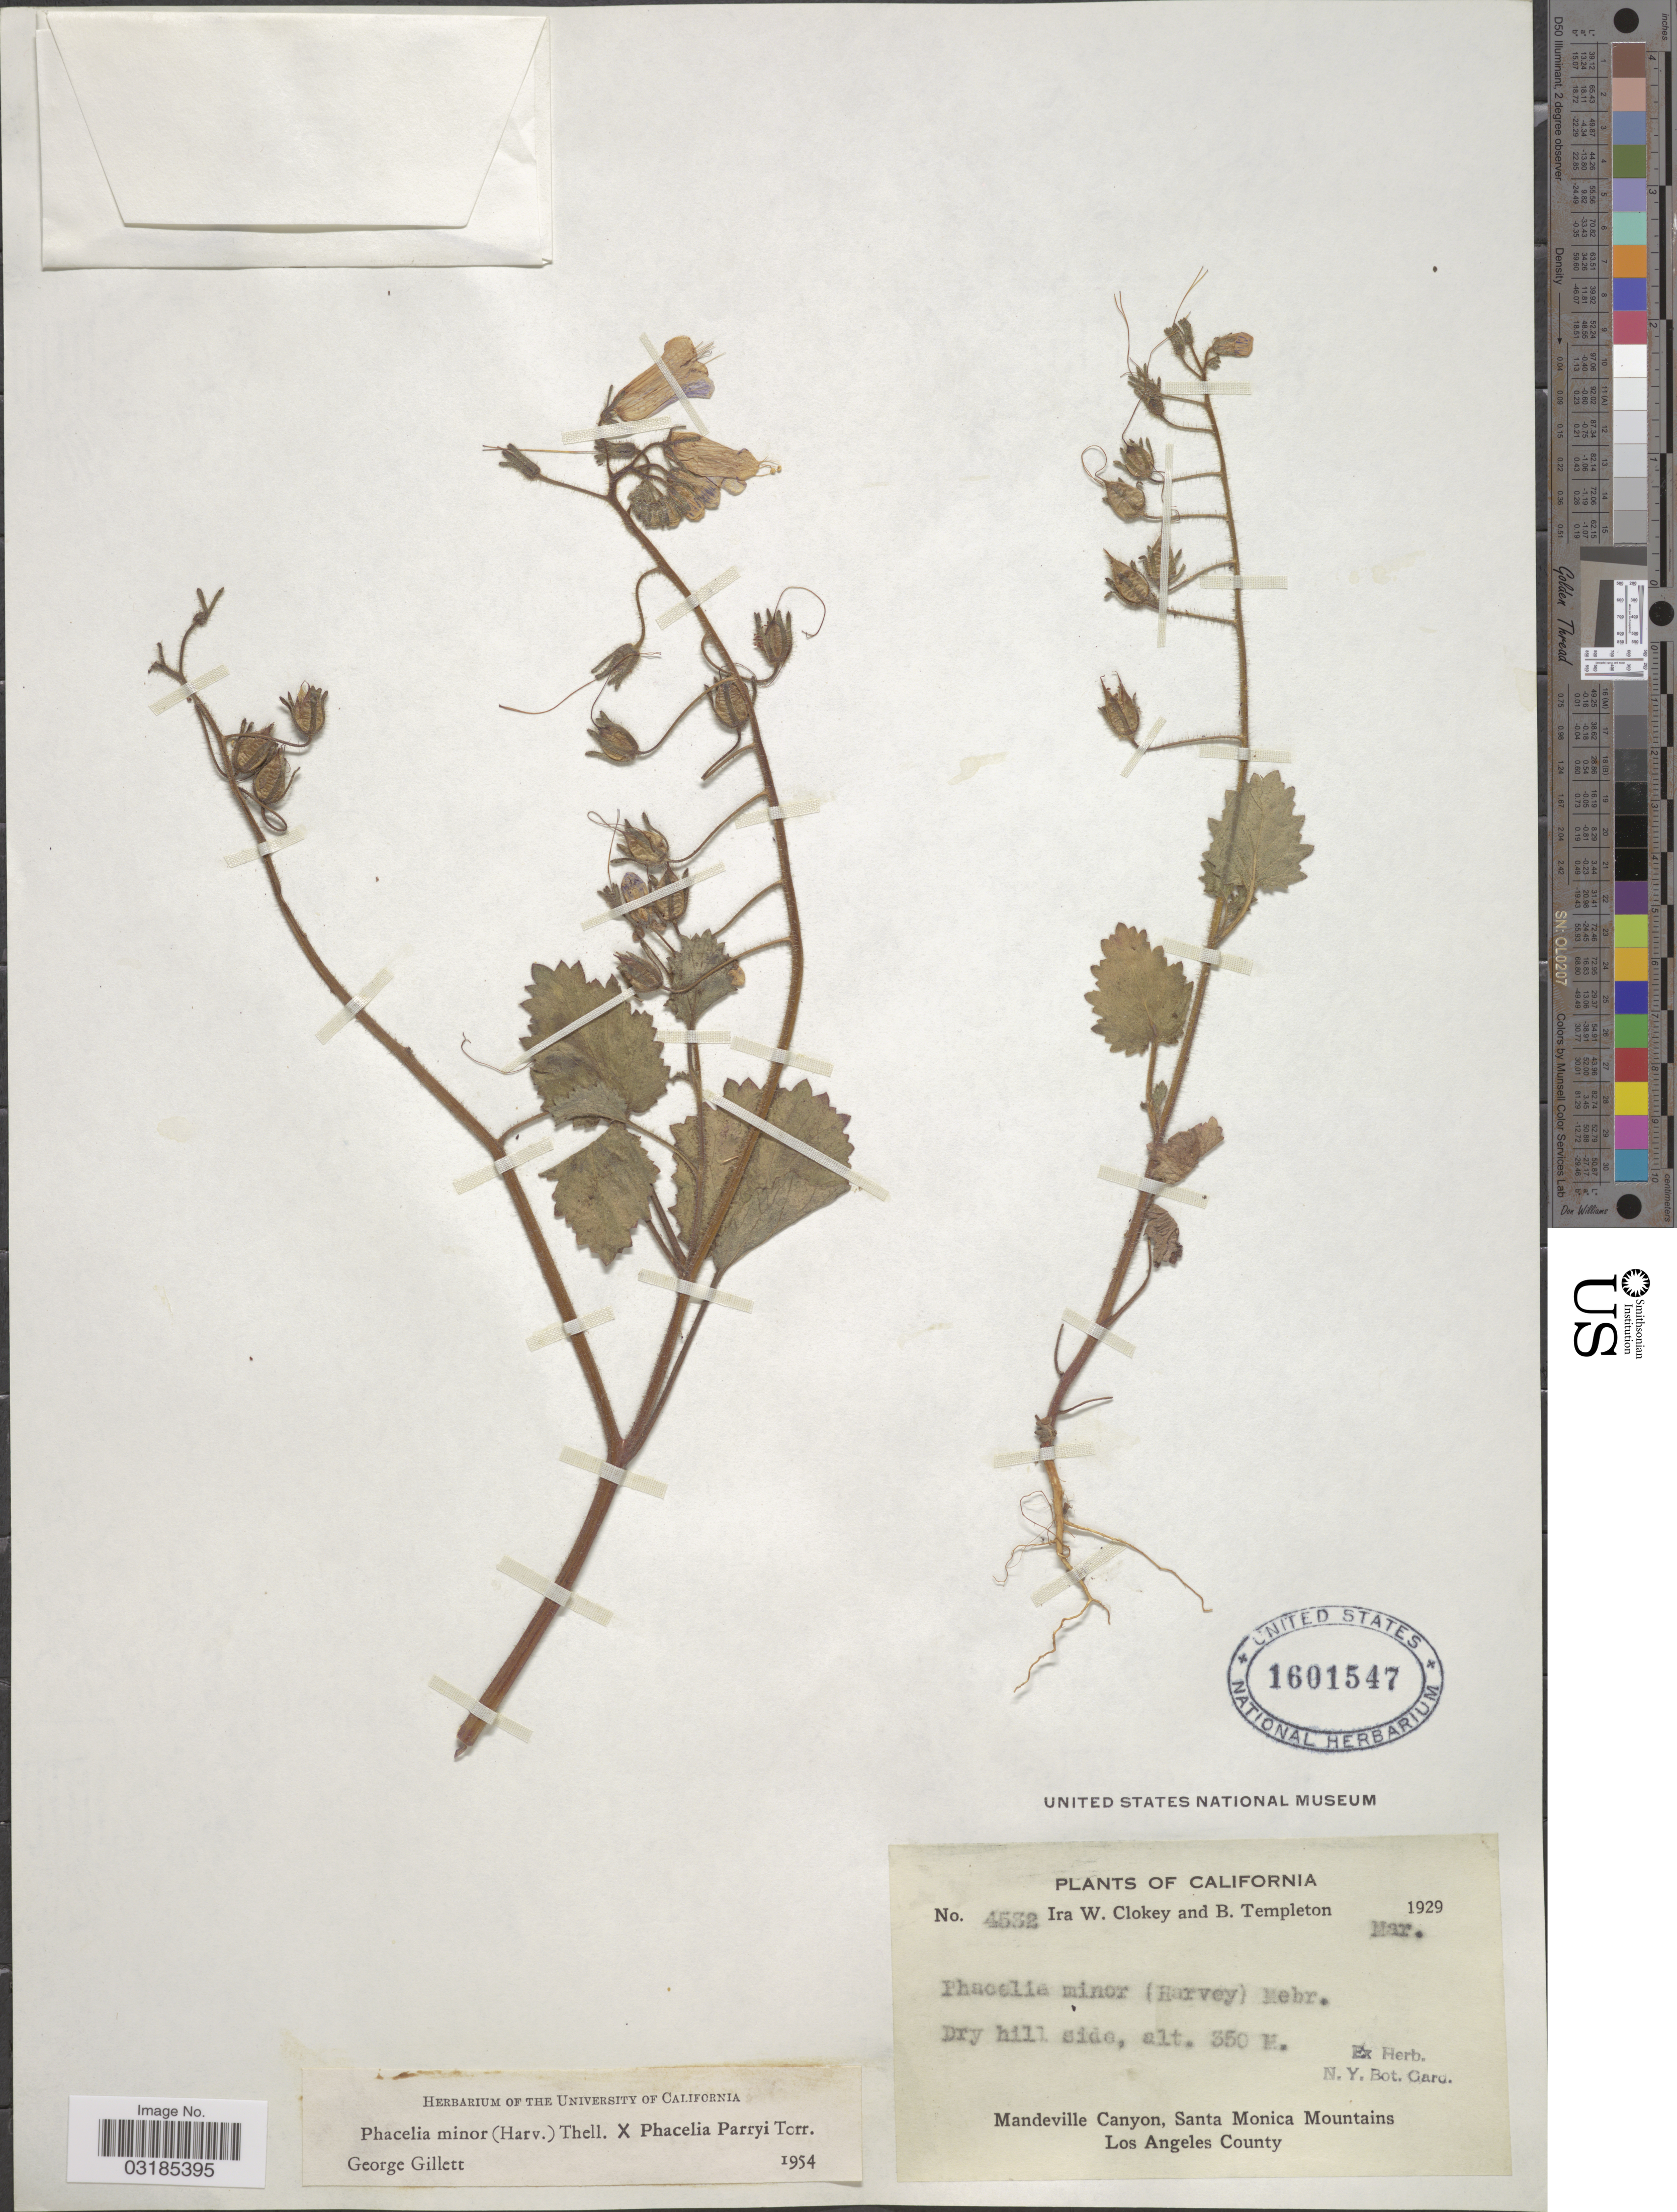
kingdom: Plantae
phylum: Tracheophyta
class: Magnoliopsida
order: Boraginales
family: Hydrophyllaceae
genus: Phacelia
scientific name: Phacelia minor x P. parryi Torr. in Emory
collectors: I. W. Clokey & B. Templeton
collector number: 4532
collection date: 1929-03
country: United States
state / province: California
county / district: Los Angeles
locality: Mandeville Canyon, Santa Monica Mountains. Los Angeles County.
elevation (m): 350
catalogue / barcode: US 1601547